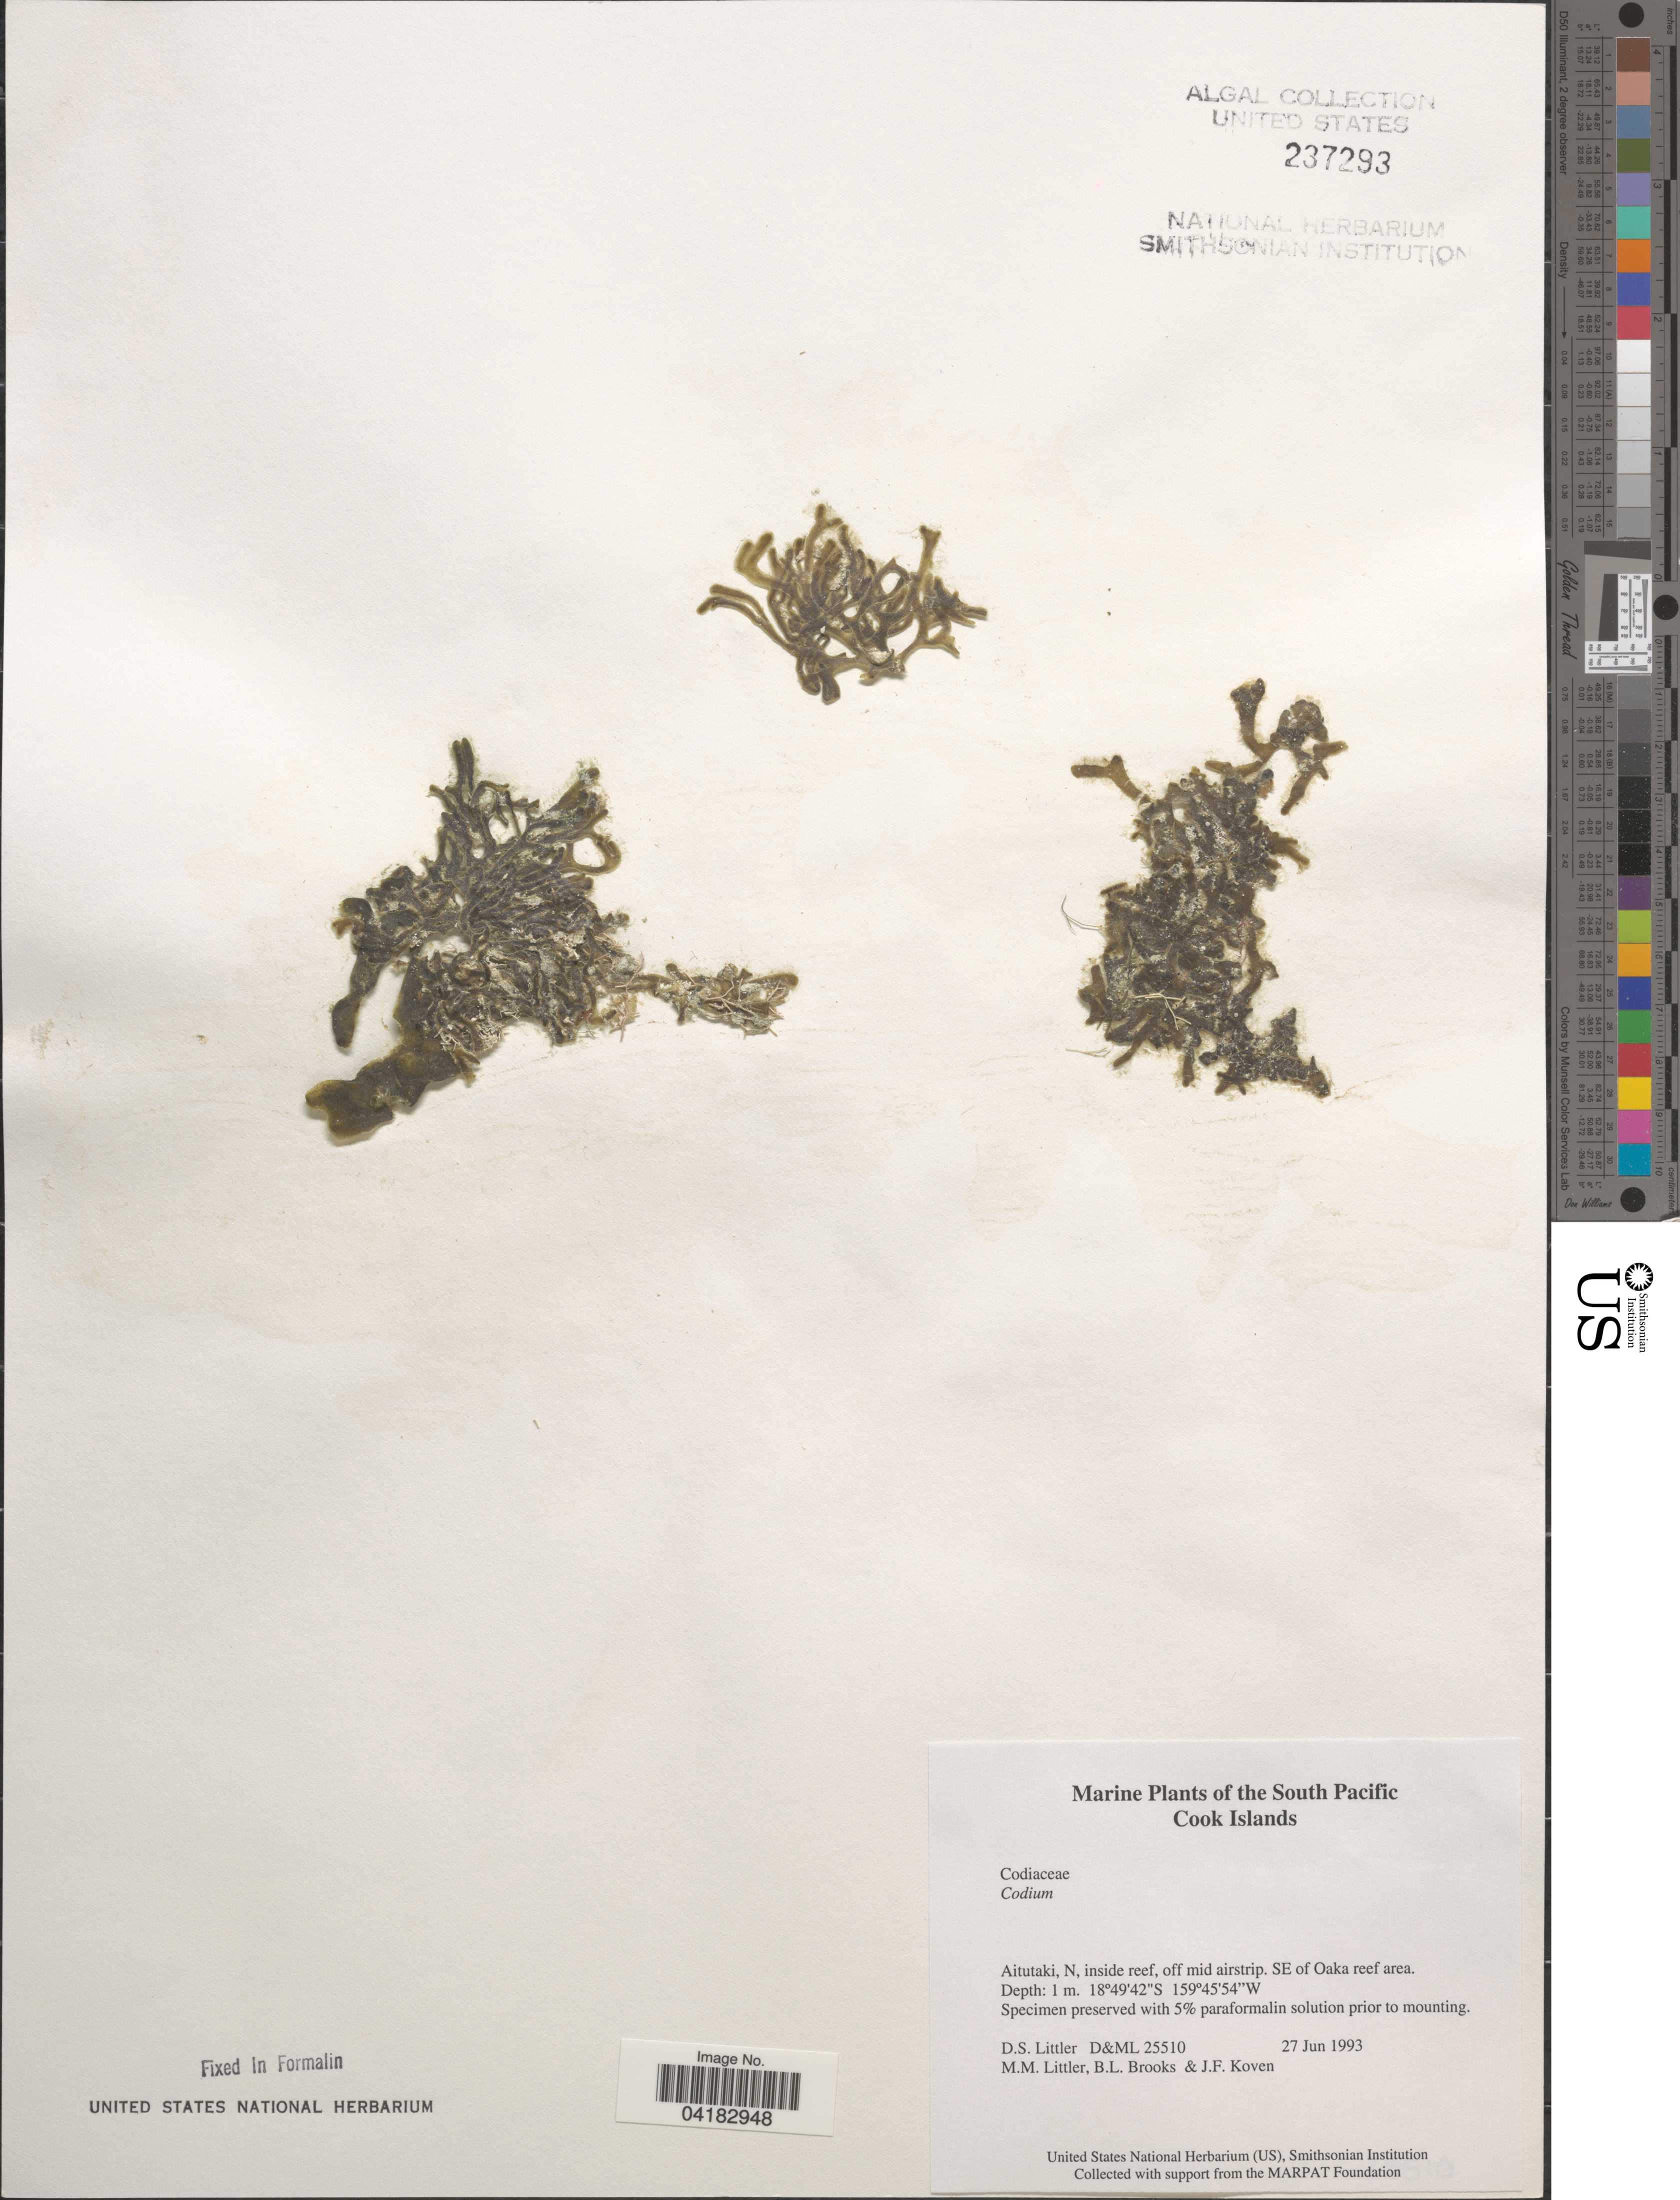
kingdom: Plantae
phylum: Chlorophyta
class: Ulvophyceae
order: Bryopsidales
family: Codiaceae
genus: Codium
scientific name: Codium sp.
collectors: D. S. Littler, B. Brooks & J. Koven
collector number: D&ML25510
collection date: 1993-06-27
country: Cook Islands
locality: South Pacific. Aitutaki, N, inside reef, off mid airstrip. SE of Oaka reef area.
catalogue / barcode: US 237293